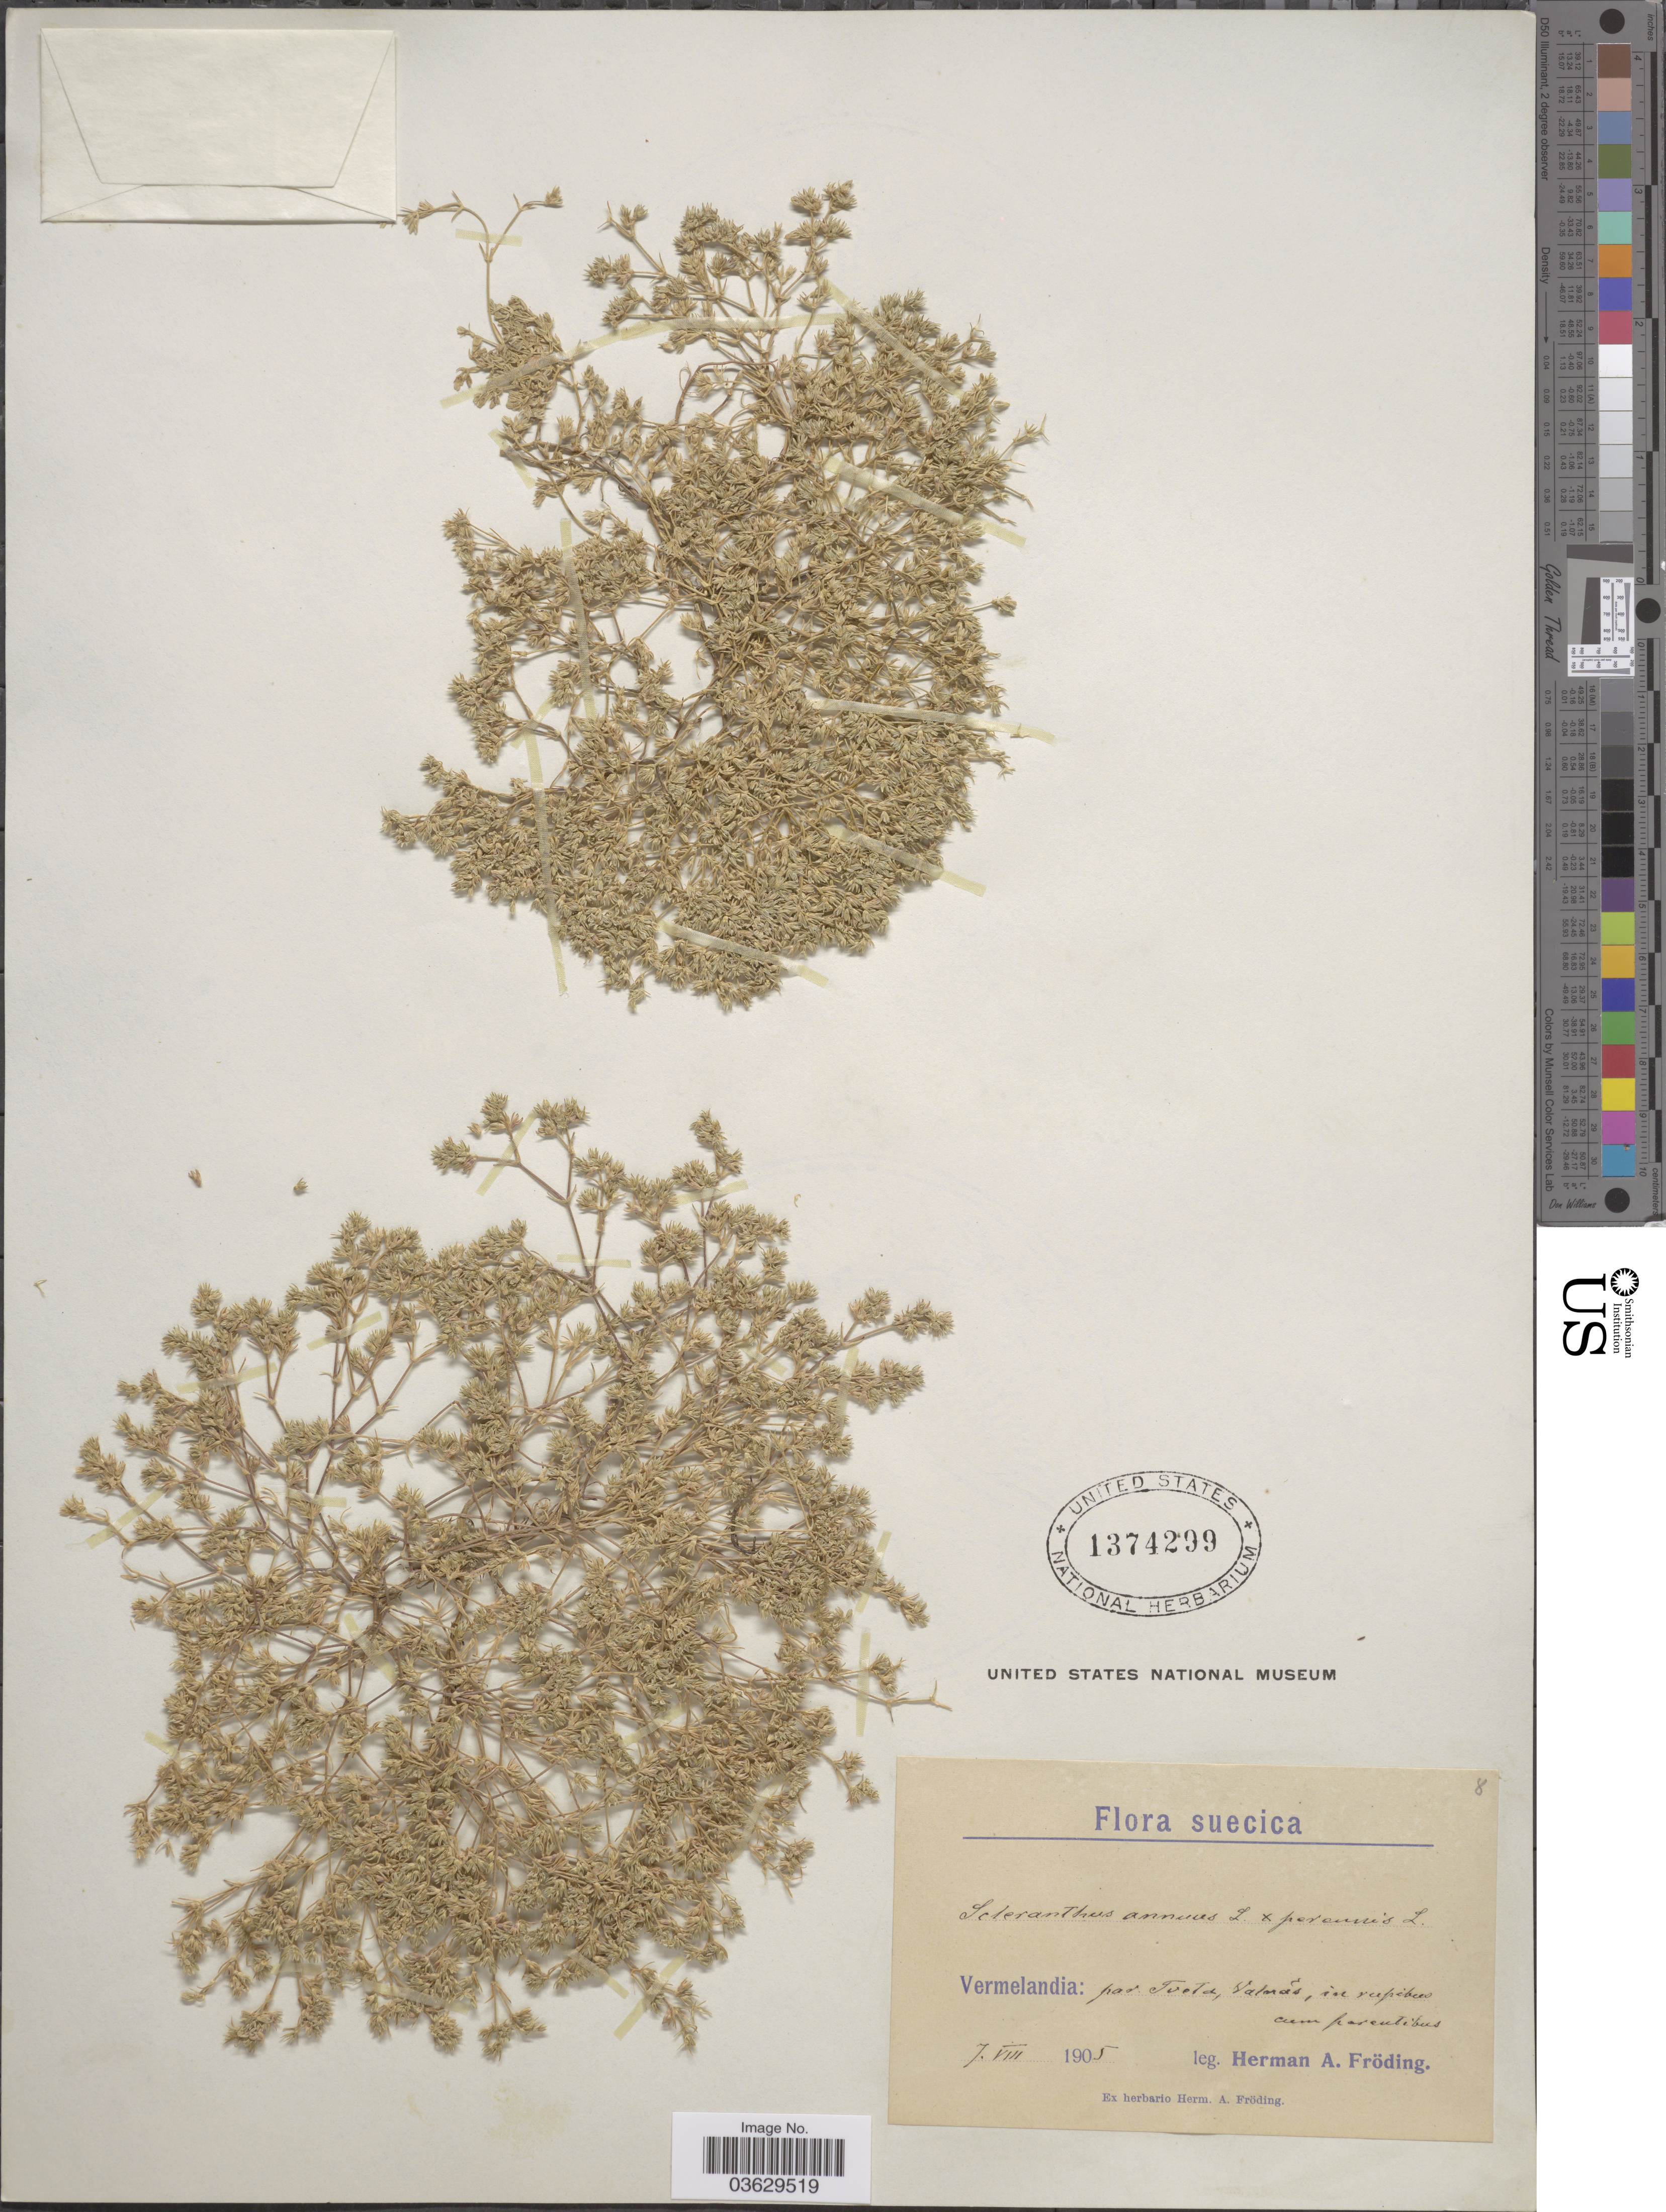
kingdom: Plantae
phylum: Tracheophyta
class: Magnoliopsida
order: Caryophyllales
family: Caryophyllaceae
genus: Scleranthus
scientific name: Scleranthus annuus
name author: L.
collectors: H. Froding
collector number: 8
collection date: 1905-08-07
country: Sweden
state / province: Varmland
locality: Suecica. Vermelandia: par. Tveta, Valnas.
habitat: in rupibus cum parentibus.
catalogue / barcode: US 1374299